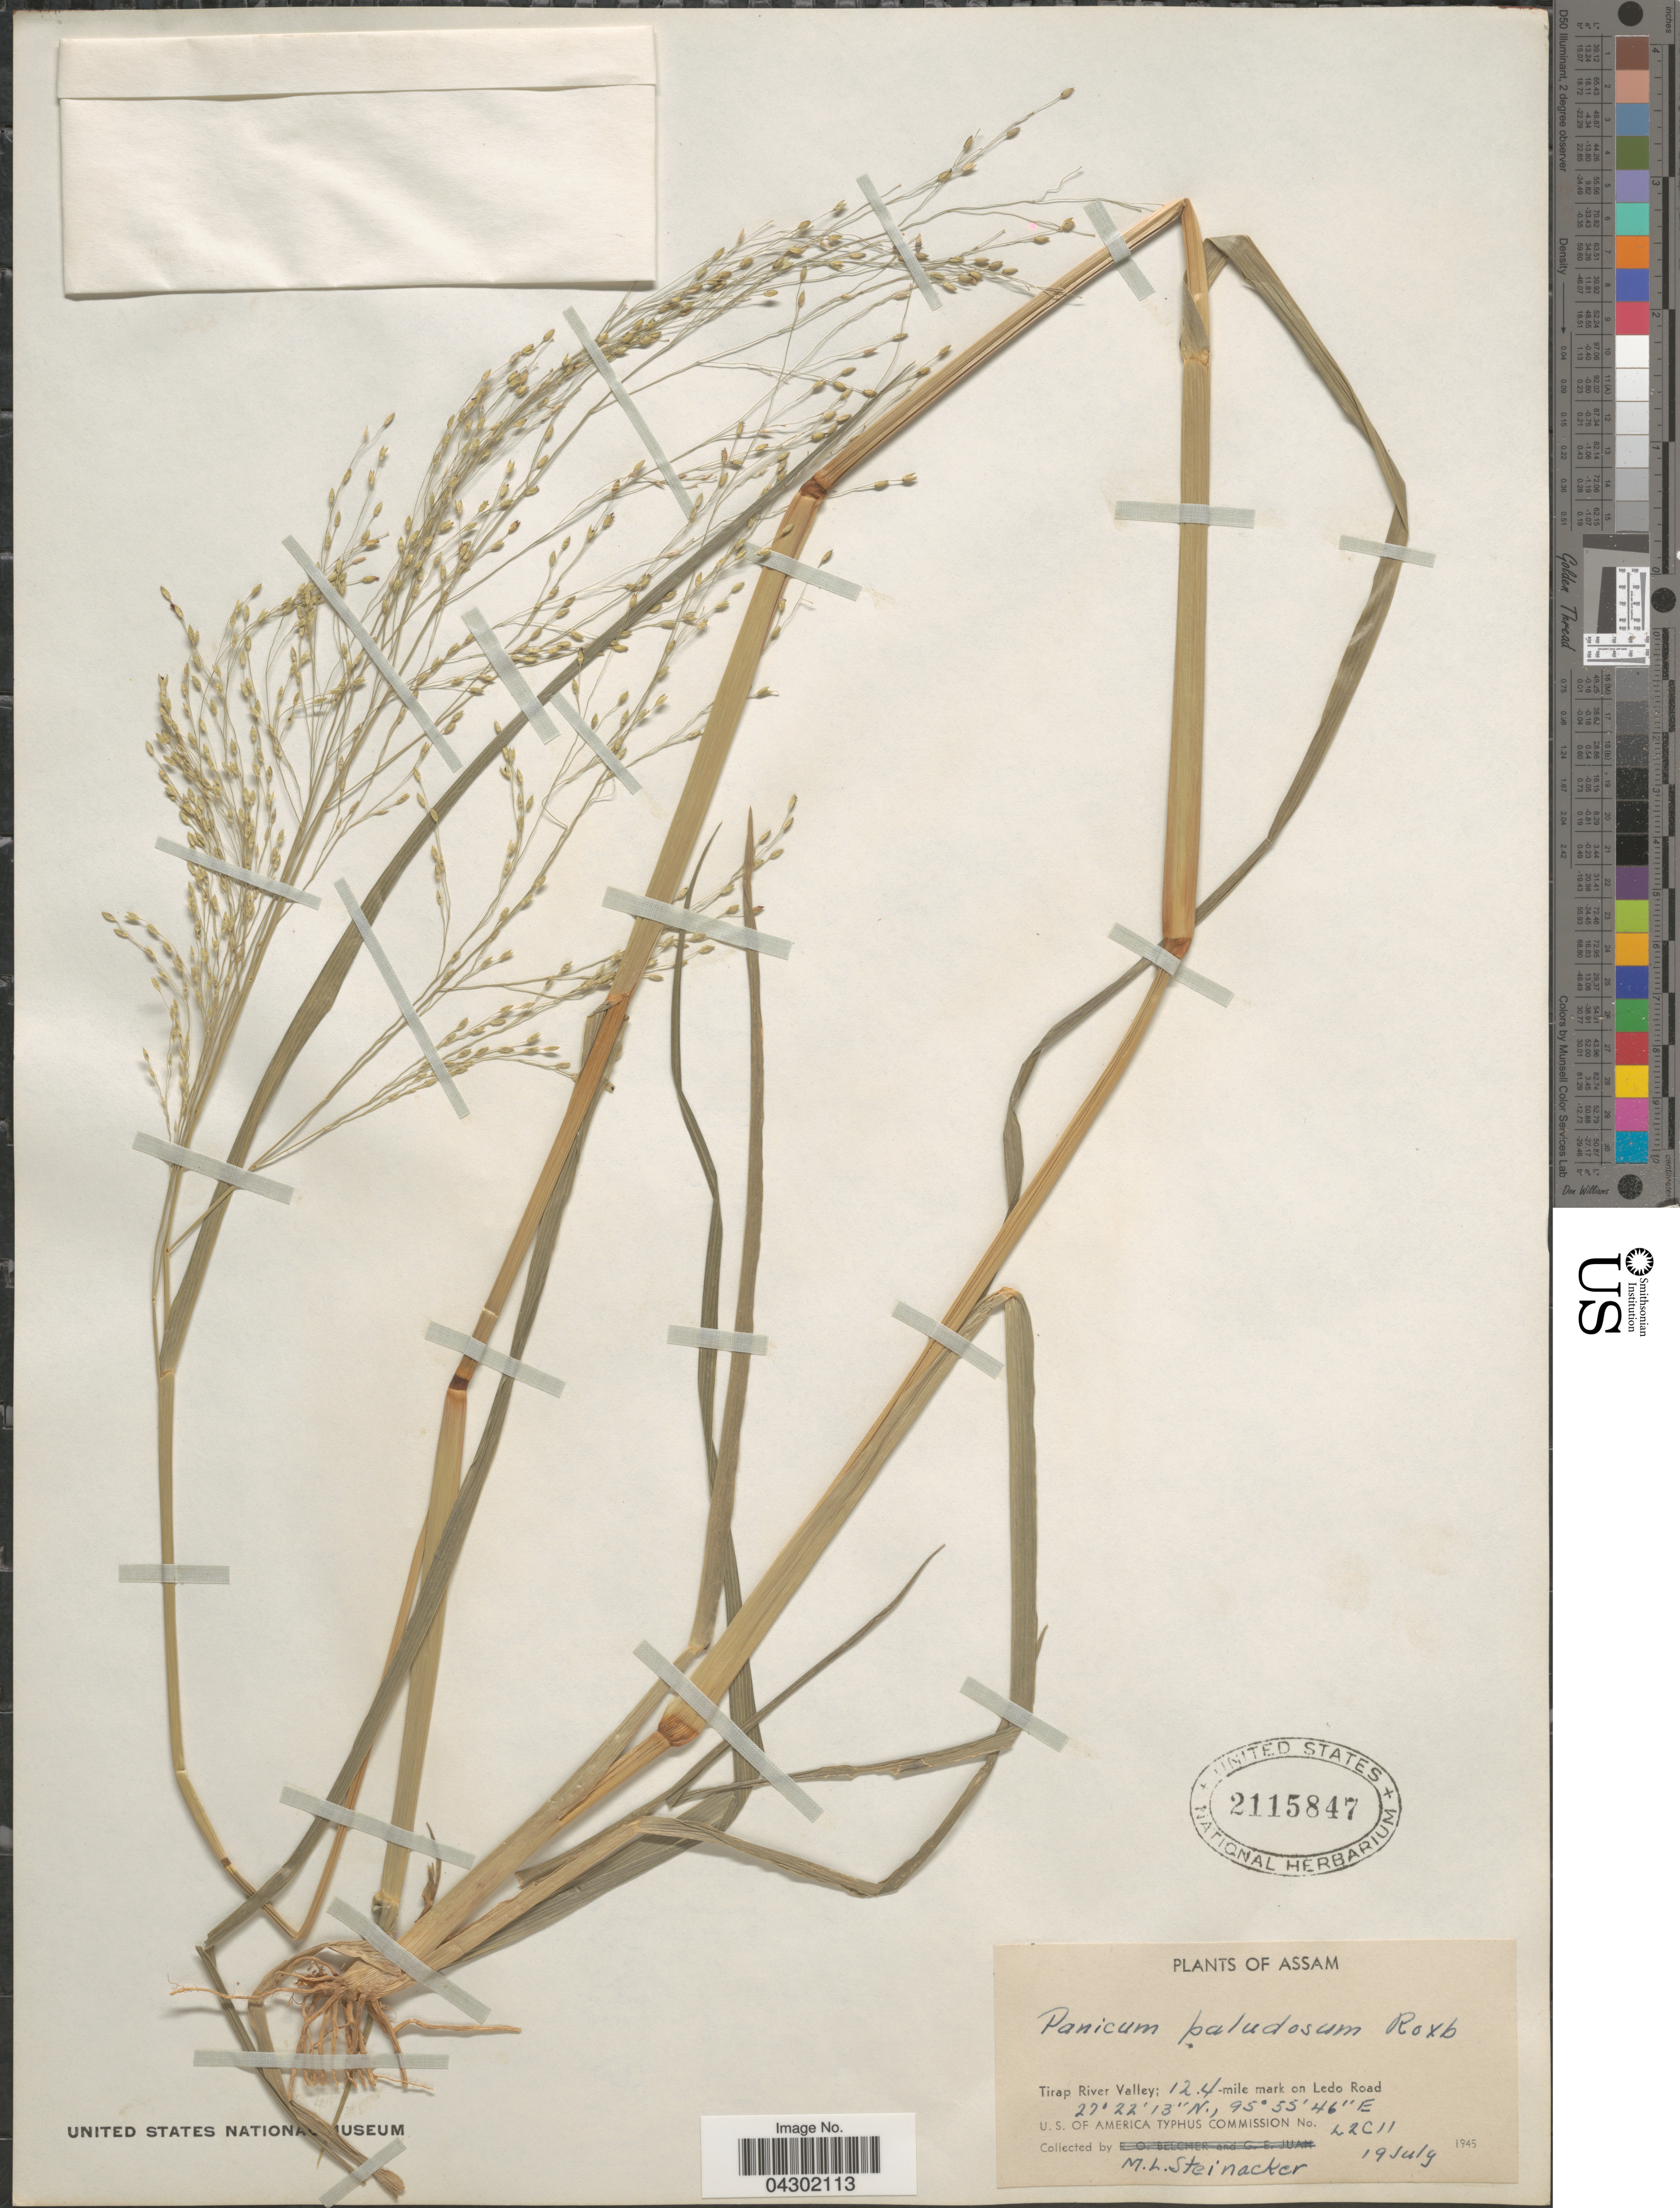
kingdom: Plantae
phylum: Tracheophyta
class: Liliopsida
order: Poales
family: Poaceae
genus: Panicum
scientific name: Panicum paludosum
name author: Roxb.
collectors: M. Steinacker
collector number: L2C11?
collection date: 1945-07-19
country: India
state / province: Assam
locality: Tirap River Valley; 12.4 mile mark on Ledo Road.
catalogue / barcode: US 2115847